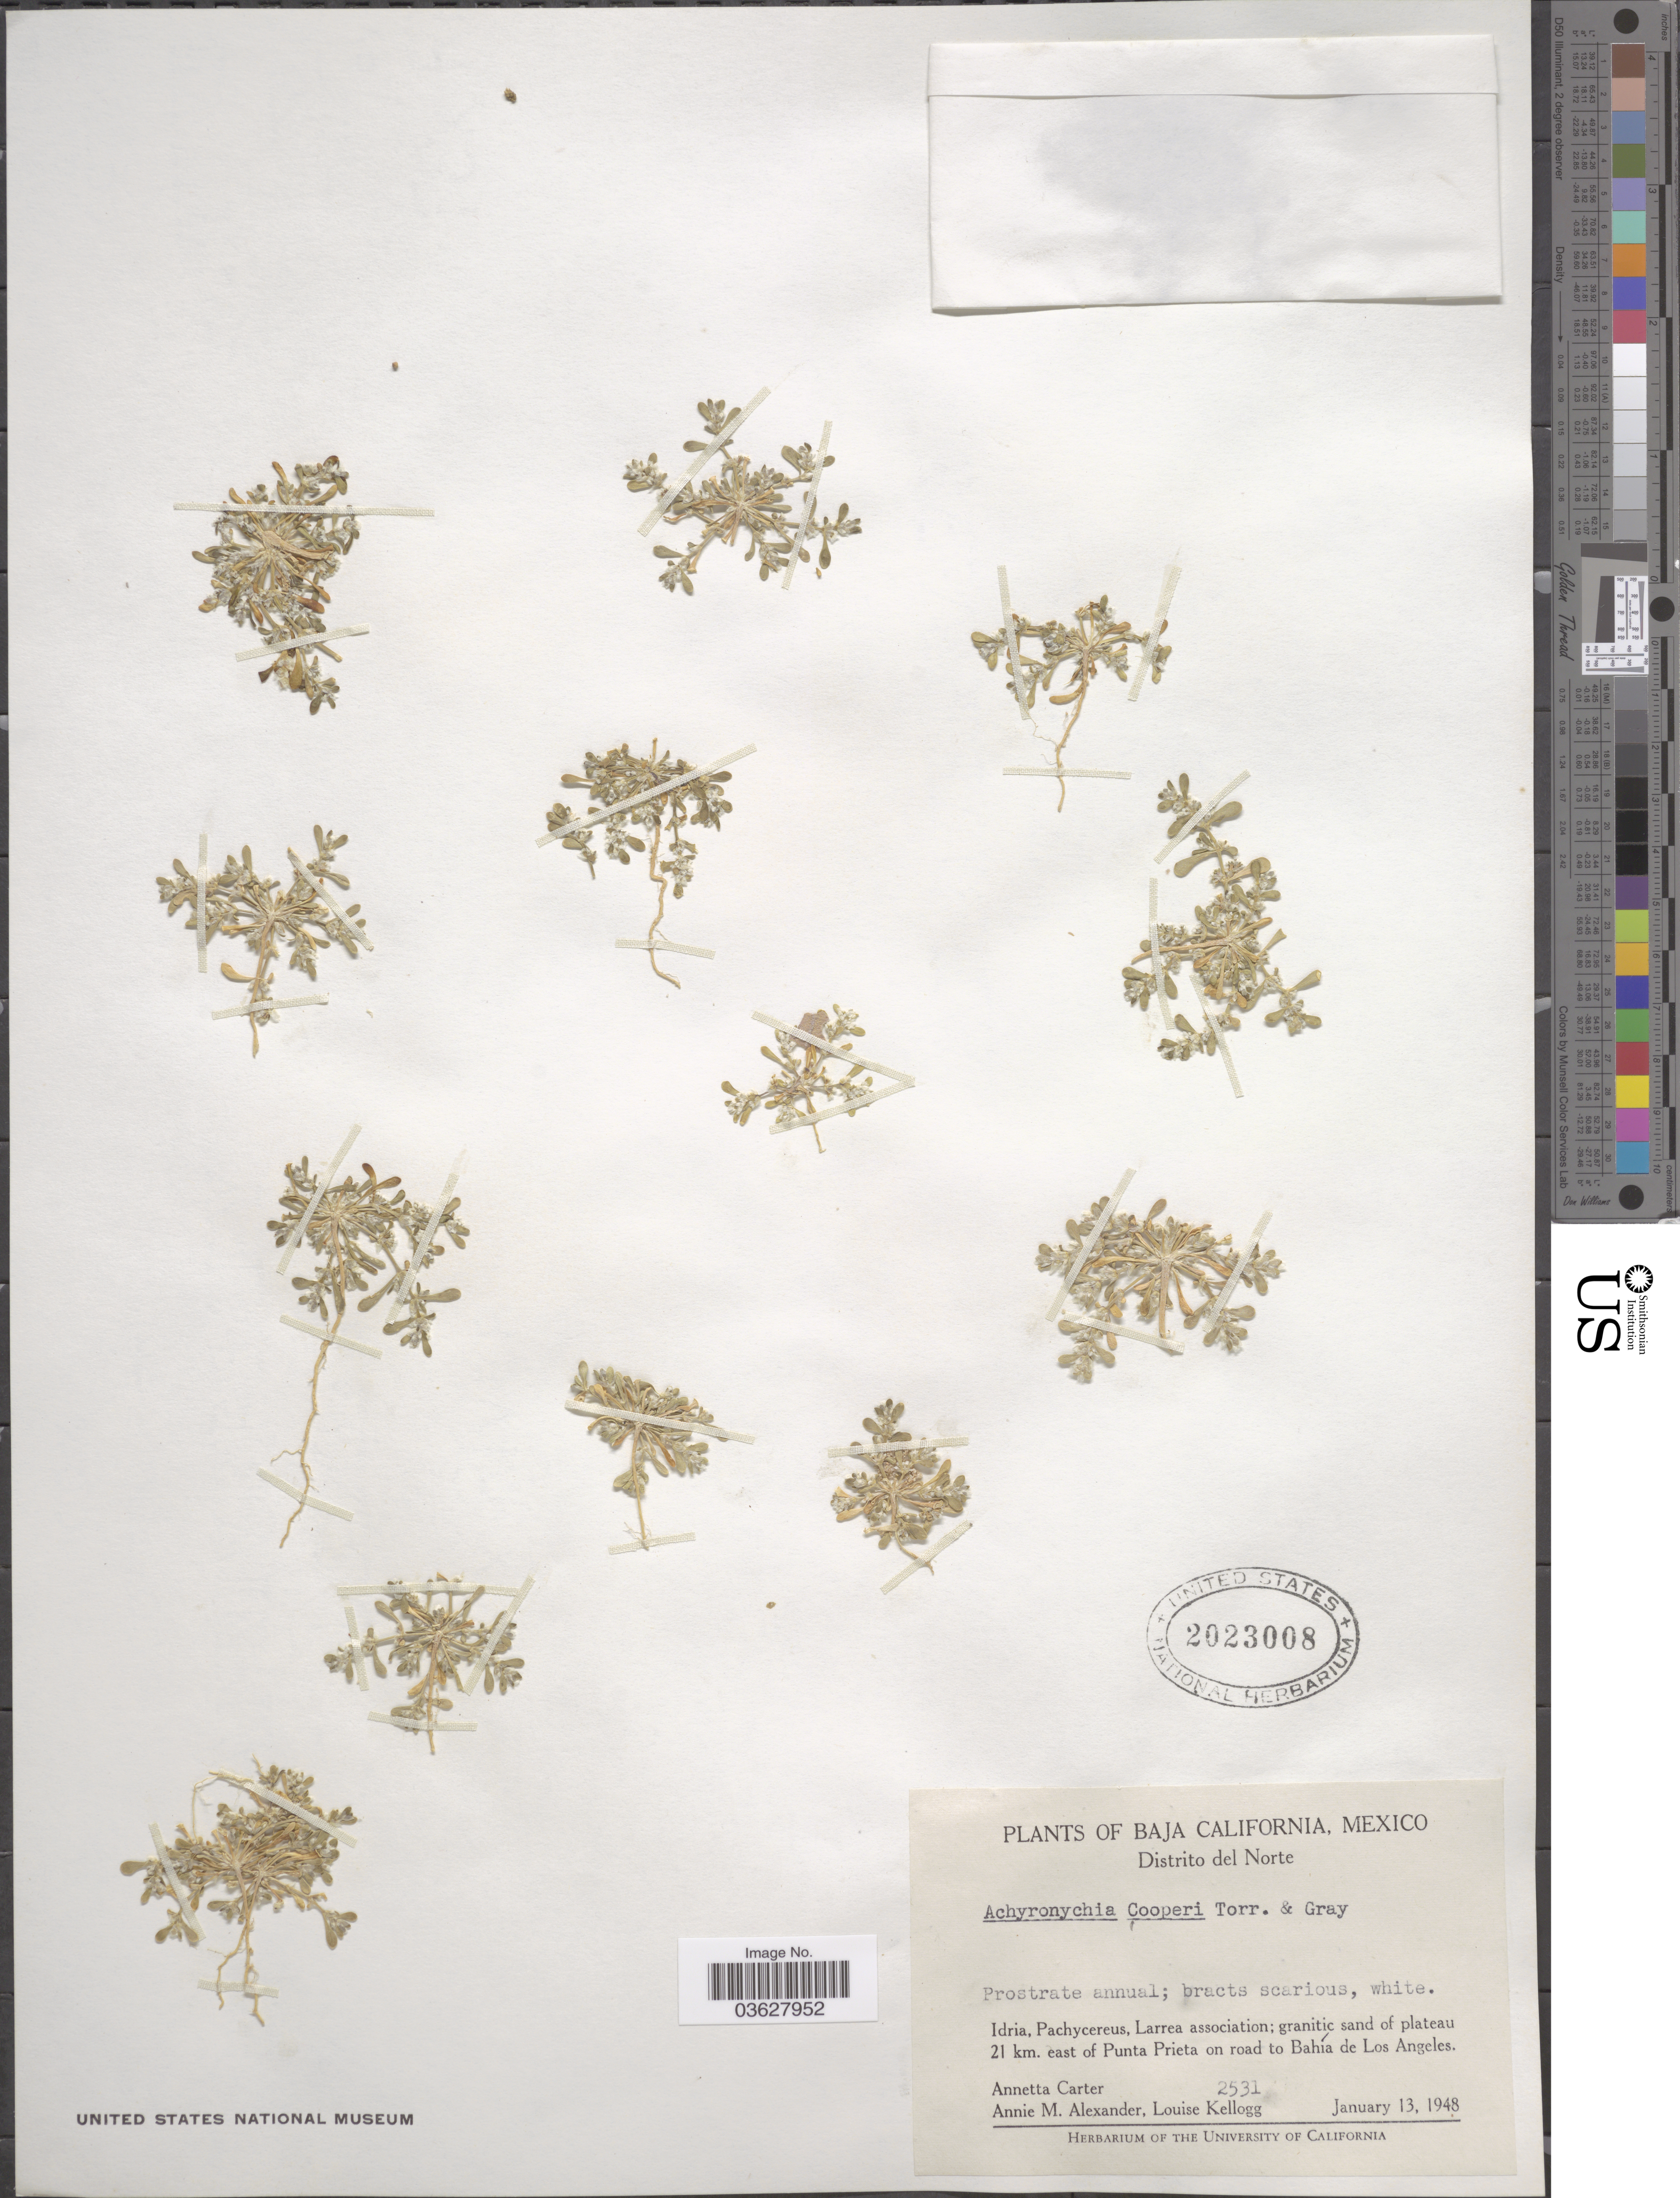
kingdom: Plantae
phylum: Tracheophyta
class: Magnoliopsida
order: Caryophyllales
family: Caryophyllaceae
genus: Achyronychia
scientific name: Achyronychia cooperi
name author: A. Gray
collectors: A. Carter, A. M. Alexander & L. Kellogg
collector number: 2531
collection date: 1948-01-13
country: Mexico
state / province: Baja California Norte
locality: Distrito del Norte. 21 km. east of Punta Prieta on road to Bahía de Los Angeles.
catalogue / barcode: US 2023008